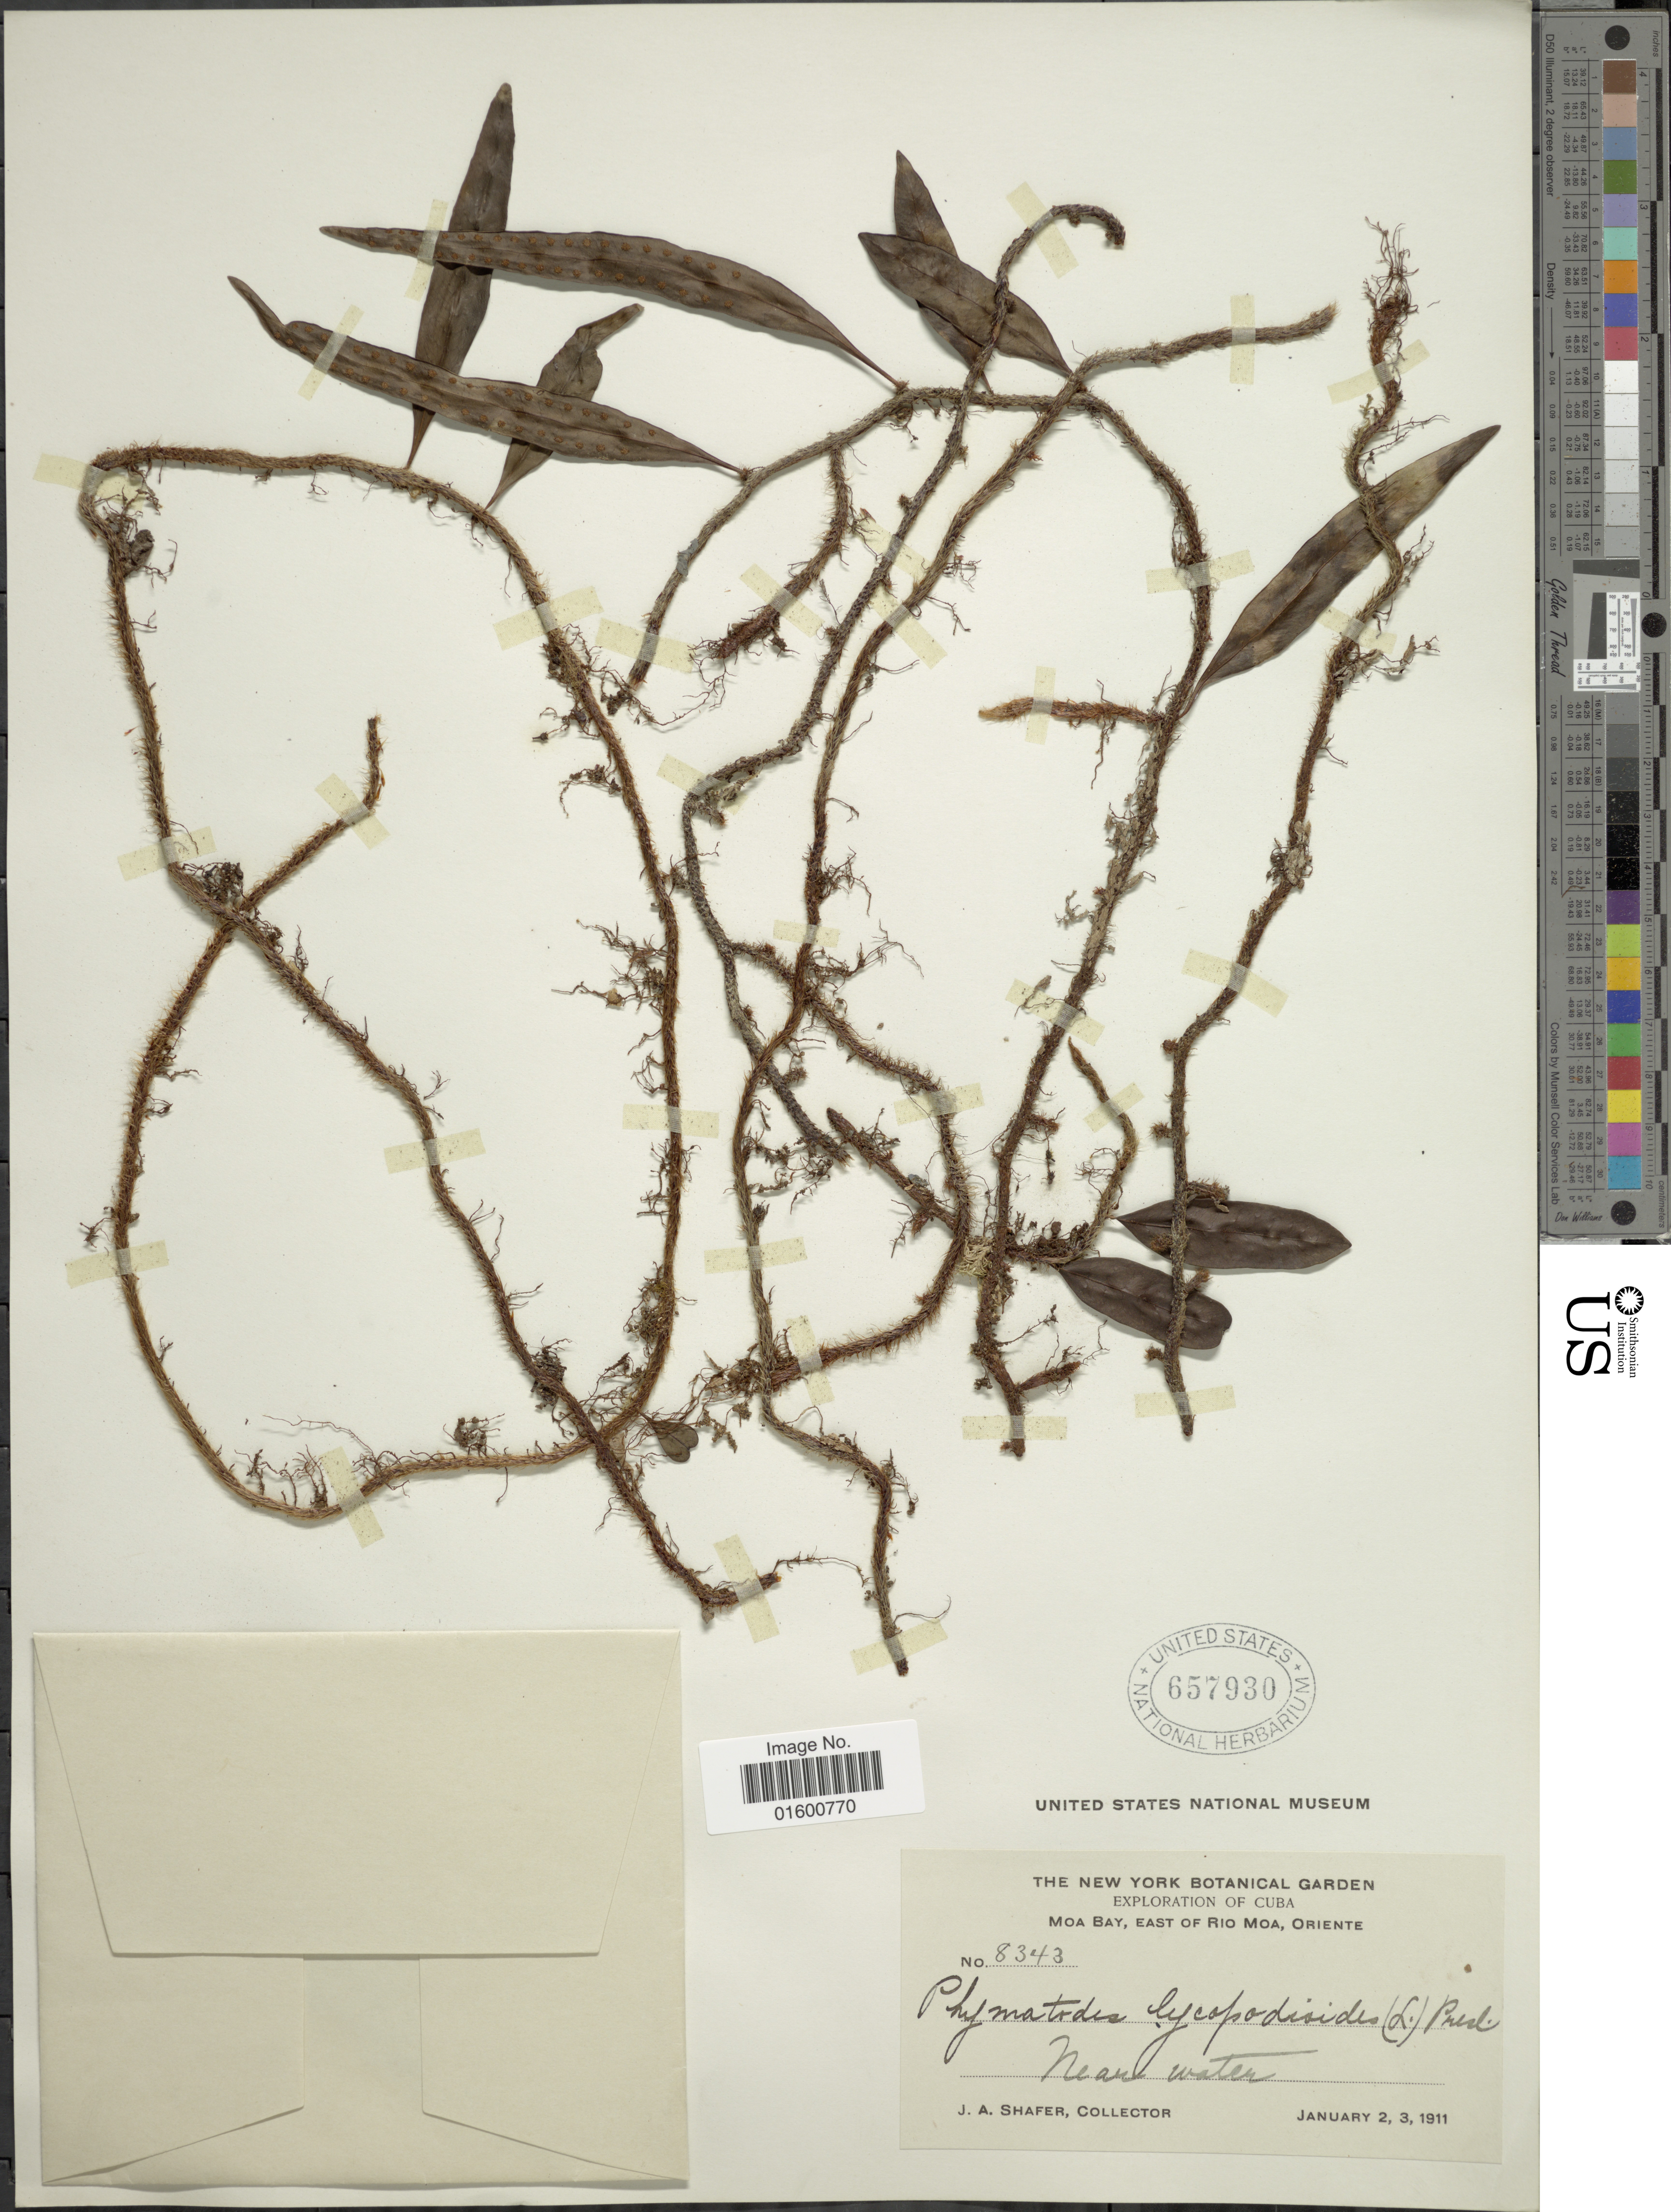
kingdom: Plantae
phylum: Tracheophyta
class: Polypodiopsida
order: Polypodiales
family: Polypodiaceae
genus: Microgramma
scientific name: Microgramma lycopodioides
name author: (L.) Copel.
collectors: J. A. Shafer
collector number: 8343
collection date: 1911-01-02/1911-01-03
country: Cuba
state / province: Oriente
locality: Moa Bay, East of Rio Moa, Oriente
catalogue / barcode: US 657930